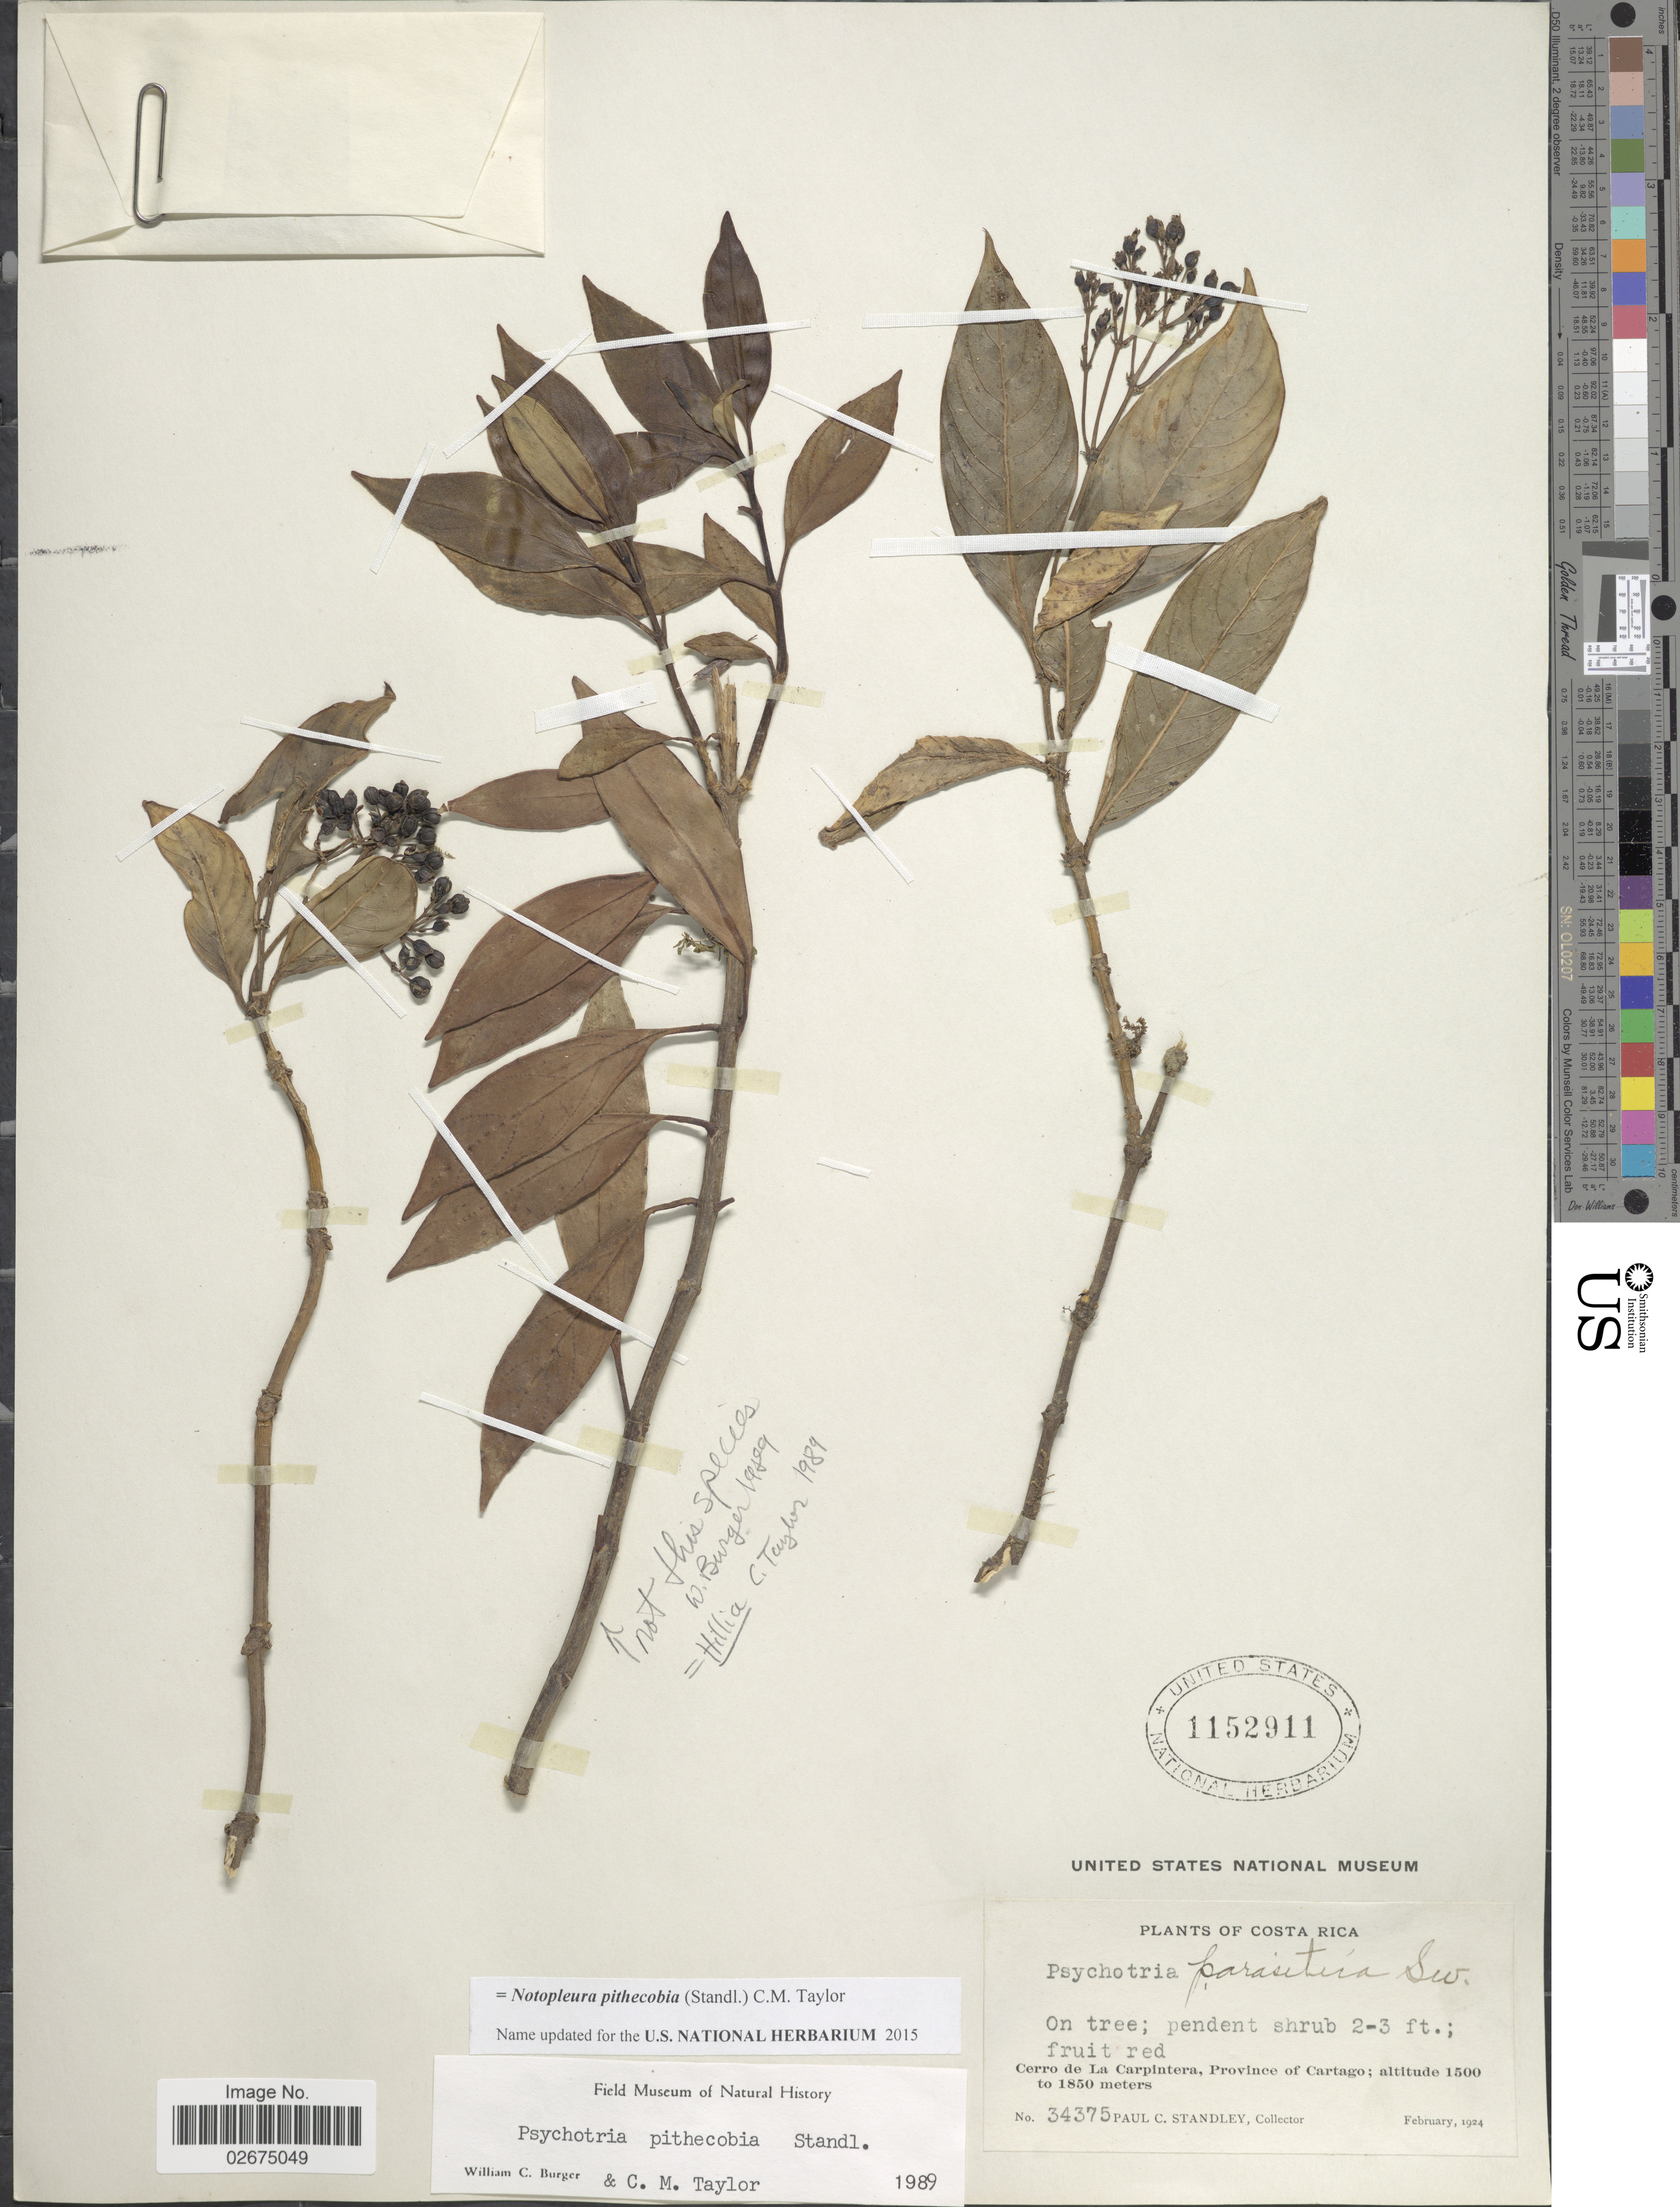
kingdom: Plantae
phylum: Tracheophyta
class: Magnoliopsida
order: Gentianales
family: Rubiaceae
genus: Notopleura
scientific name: Notopleura pithecobia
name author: (Standl.) C.M. Taylor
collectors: P. C. Standley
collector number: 34375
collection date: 1924-02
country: Costa Rica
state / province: Cartago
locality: Cerro de La Carpintera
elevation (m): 1500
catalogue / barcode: US 1152911